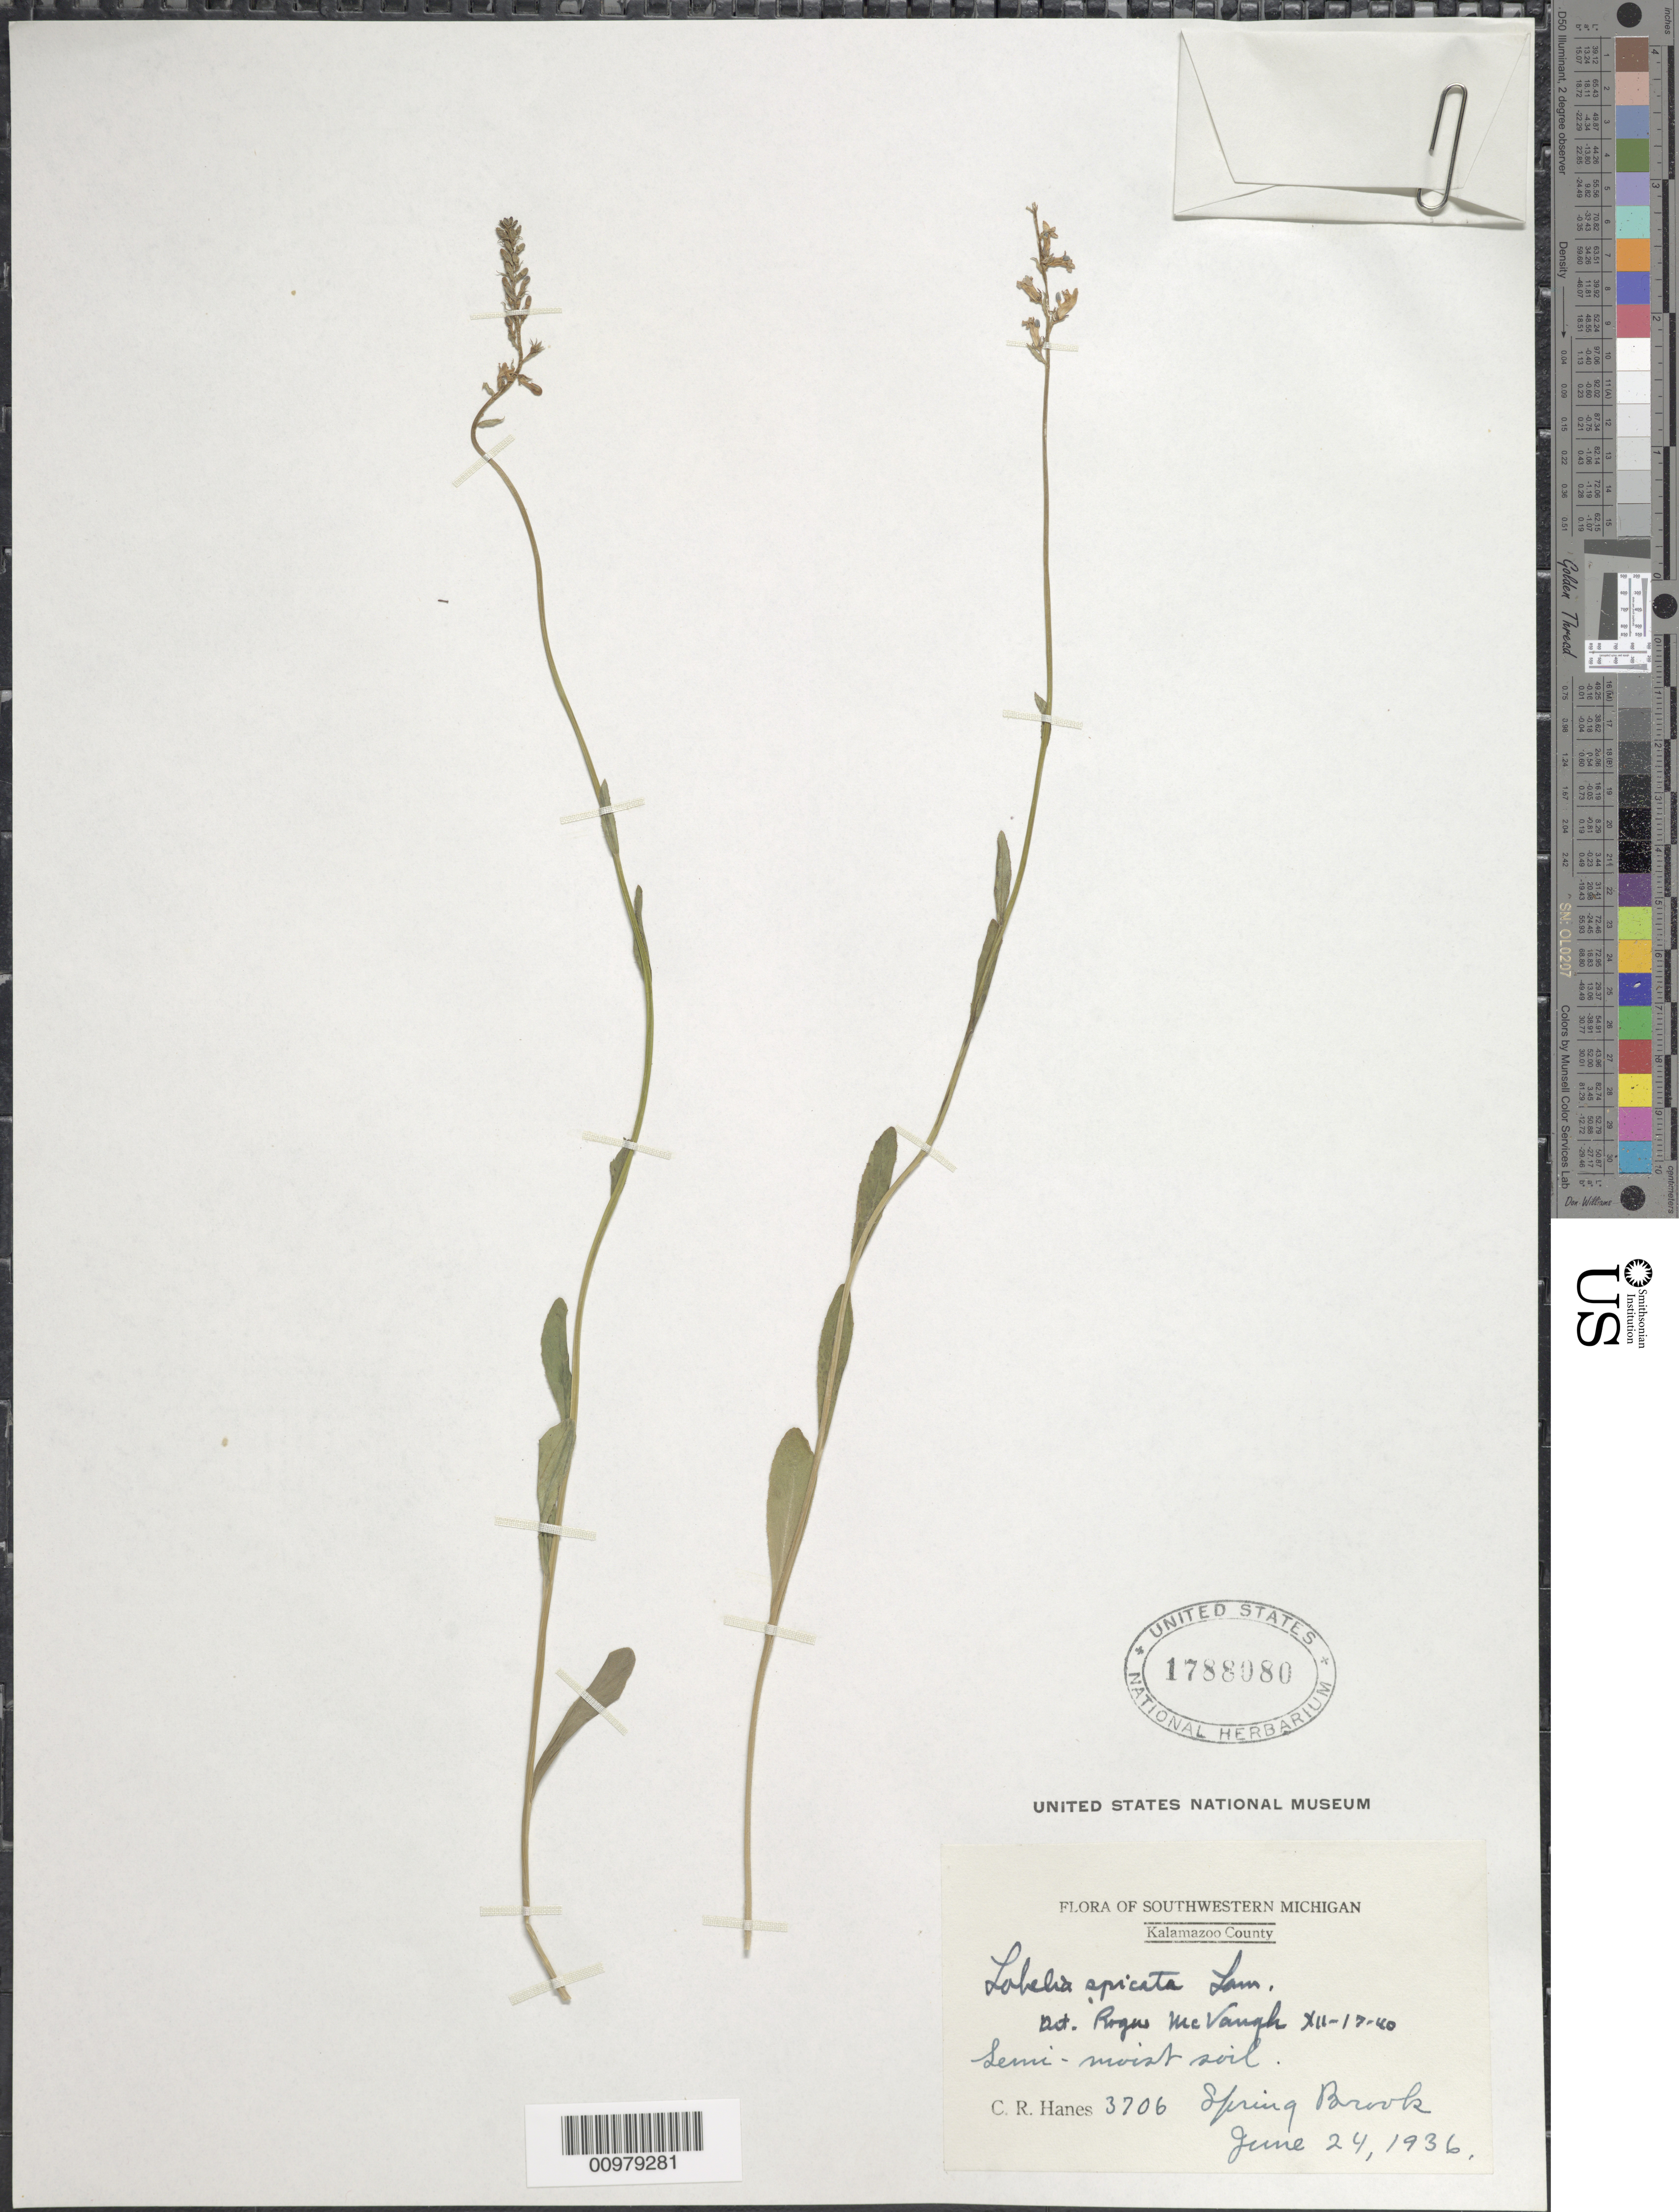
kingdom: Plantae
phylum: Tracheophyta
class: Magnoliopsida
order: Asterales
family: Campanulaceae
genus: Lobelia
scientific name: Lobelia spicata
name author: Lam.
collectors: C. Hanes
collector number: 3706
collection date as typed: June 24, 1936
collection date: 1936-06-24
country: United States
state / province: Michigan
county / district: Kalamazoo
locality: Spring Brook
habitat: semi-moist soil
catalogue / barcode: US 1788080